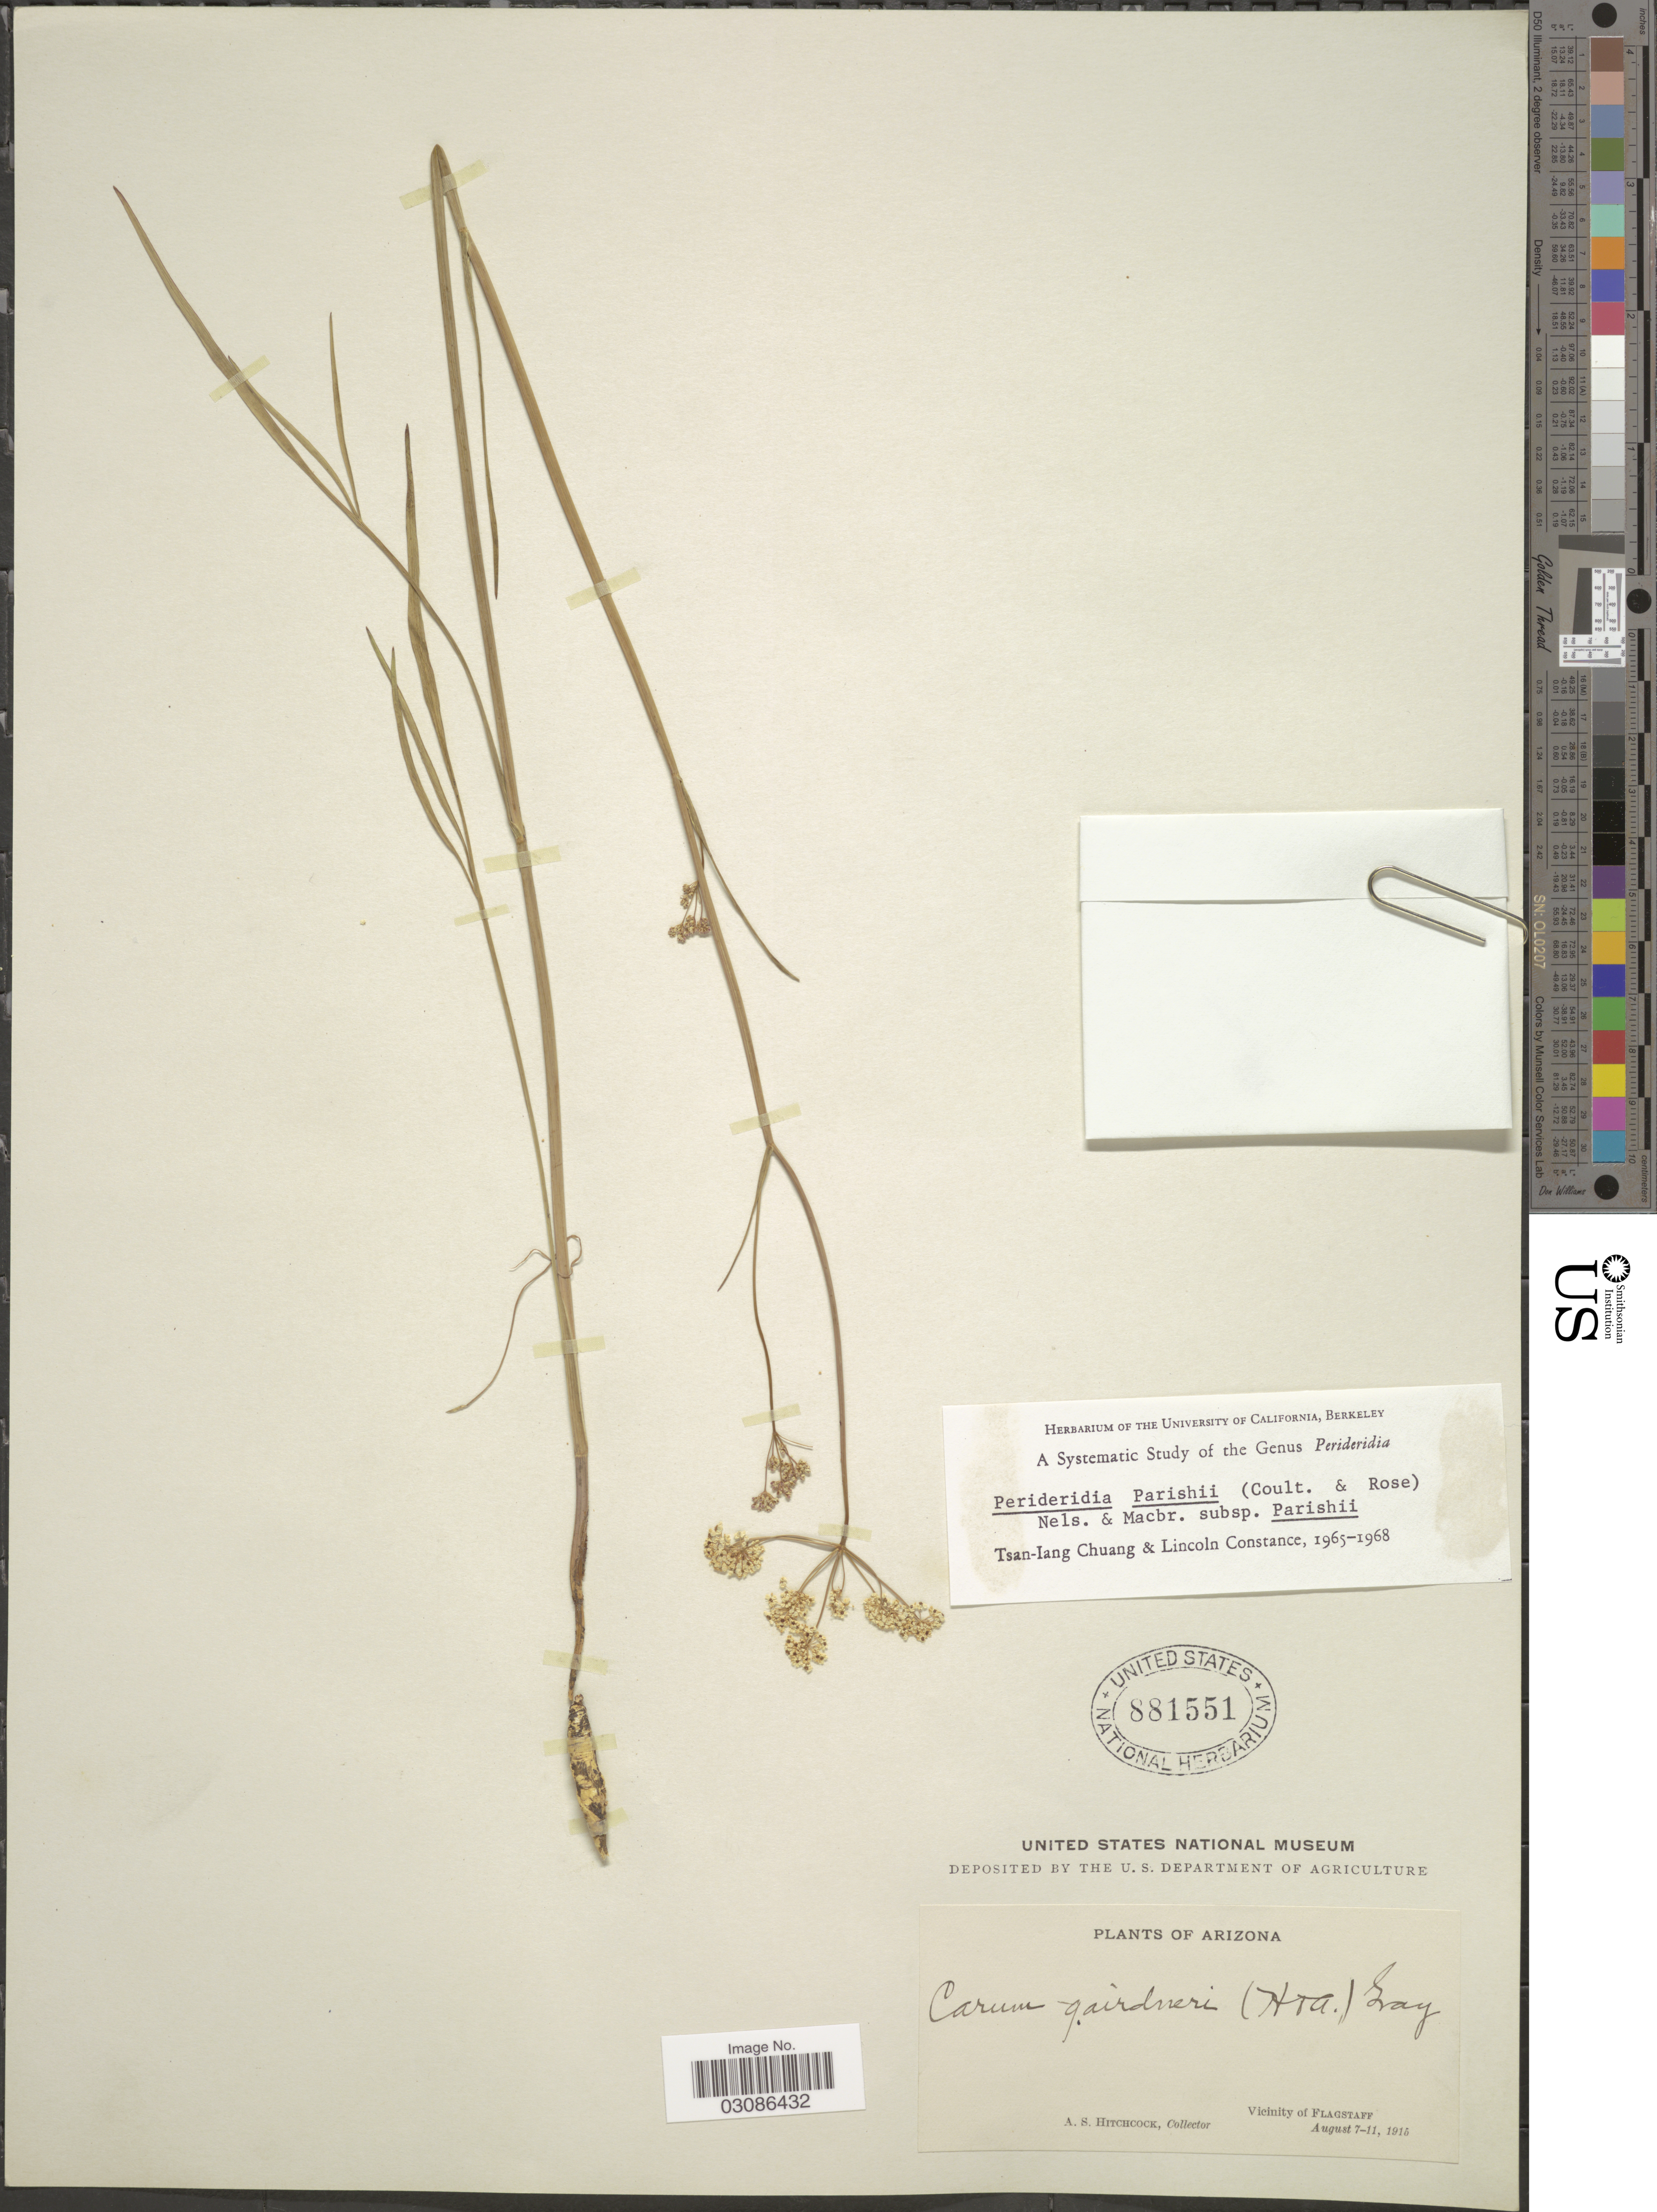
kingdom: Plantae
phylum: Tracheophyta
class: Magnoliopsida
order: Apiales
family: Apiaceae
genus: Perideridia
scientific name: Perideridia parishii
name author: (J.M. Coult. & Rose) A. Nelson & J.F. Macbr.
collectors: A. S. Hitchcock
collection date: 1915-08-07/1915-08-11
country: United States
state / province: Arizona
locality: Vicinity of Flagstaff.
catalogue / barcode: US 881551